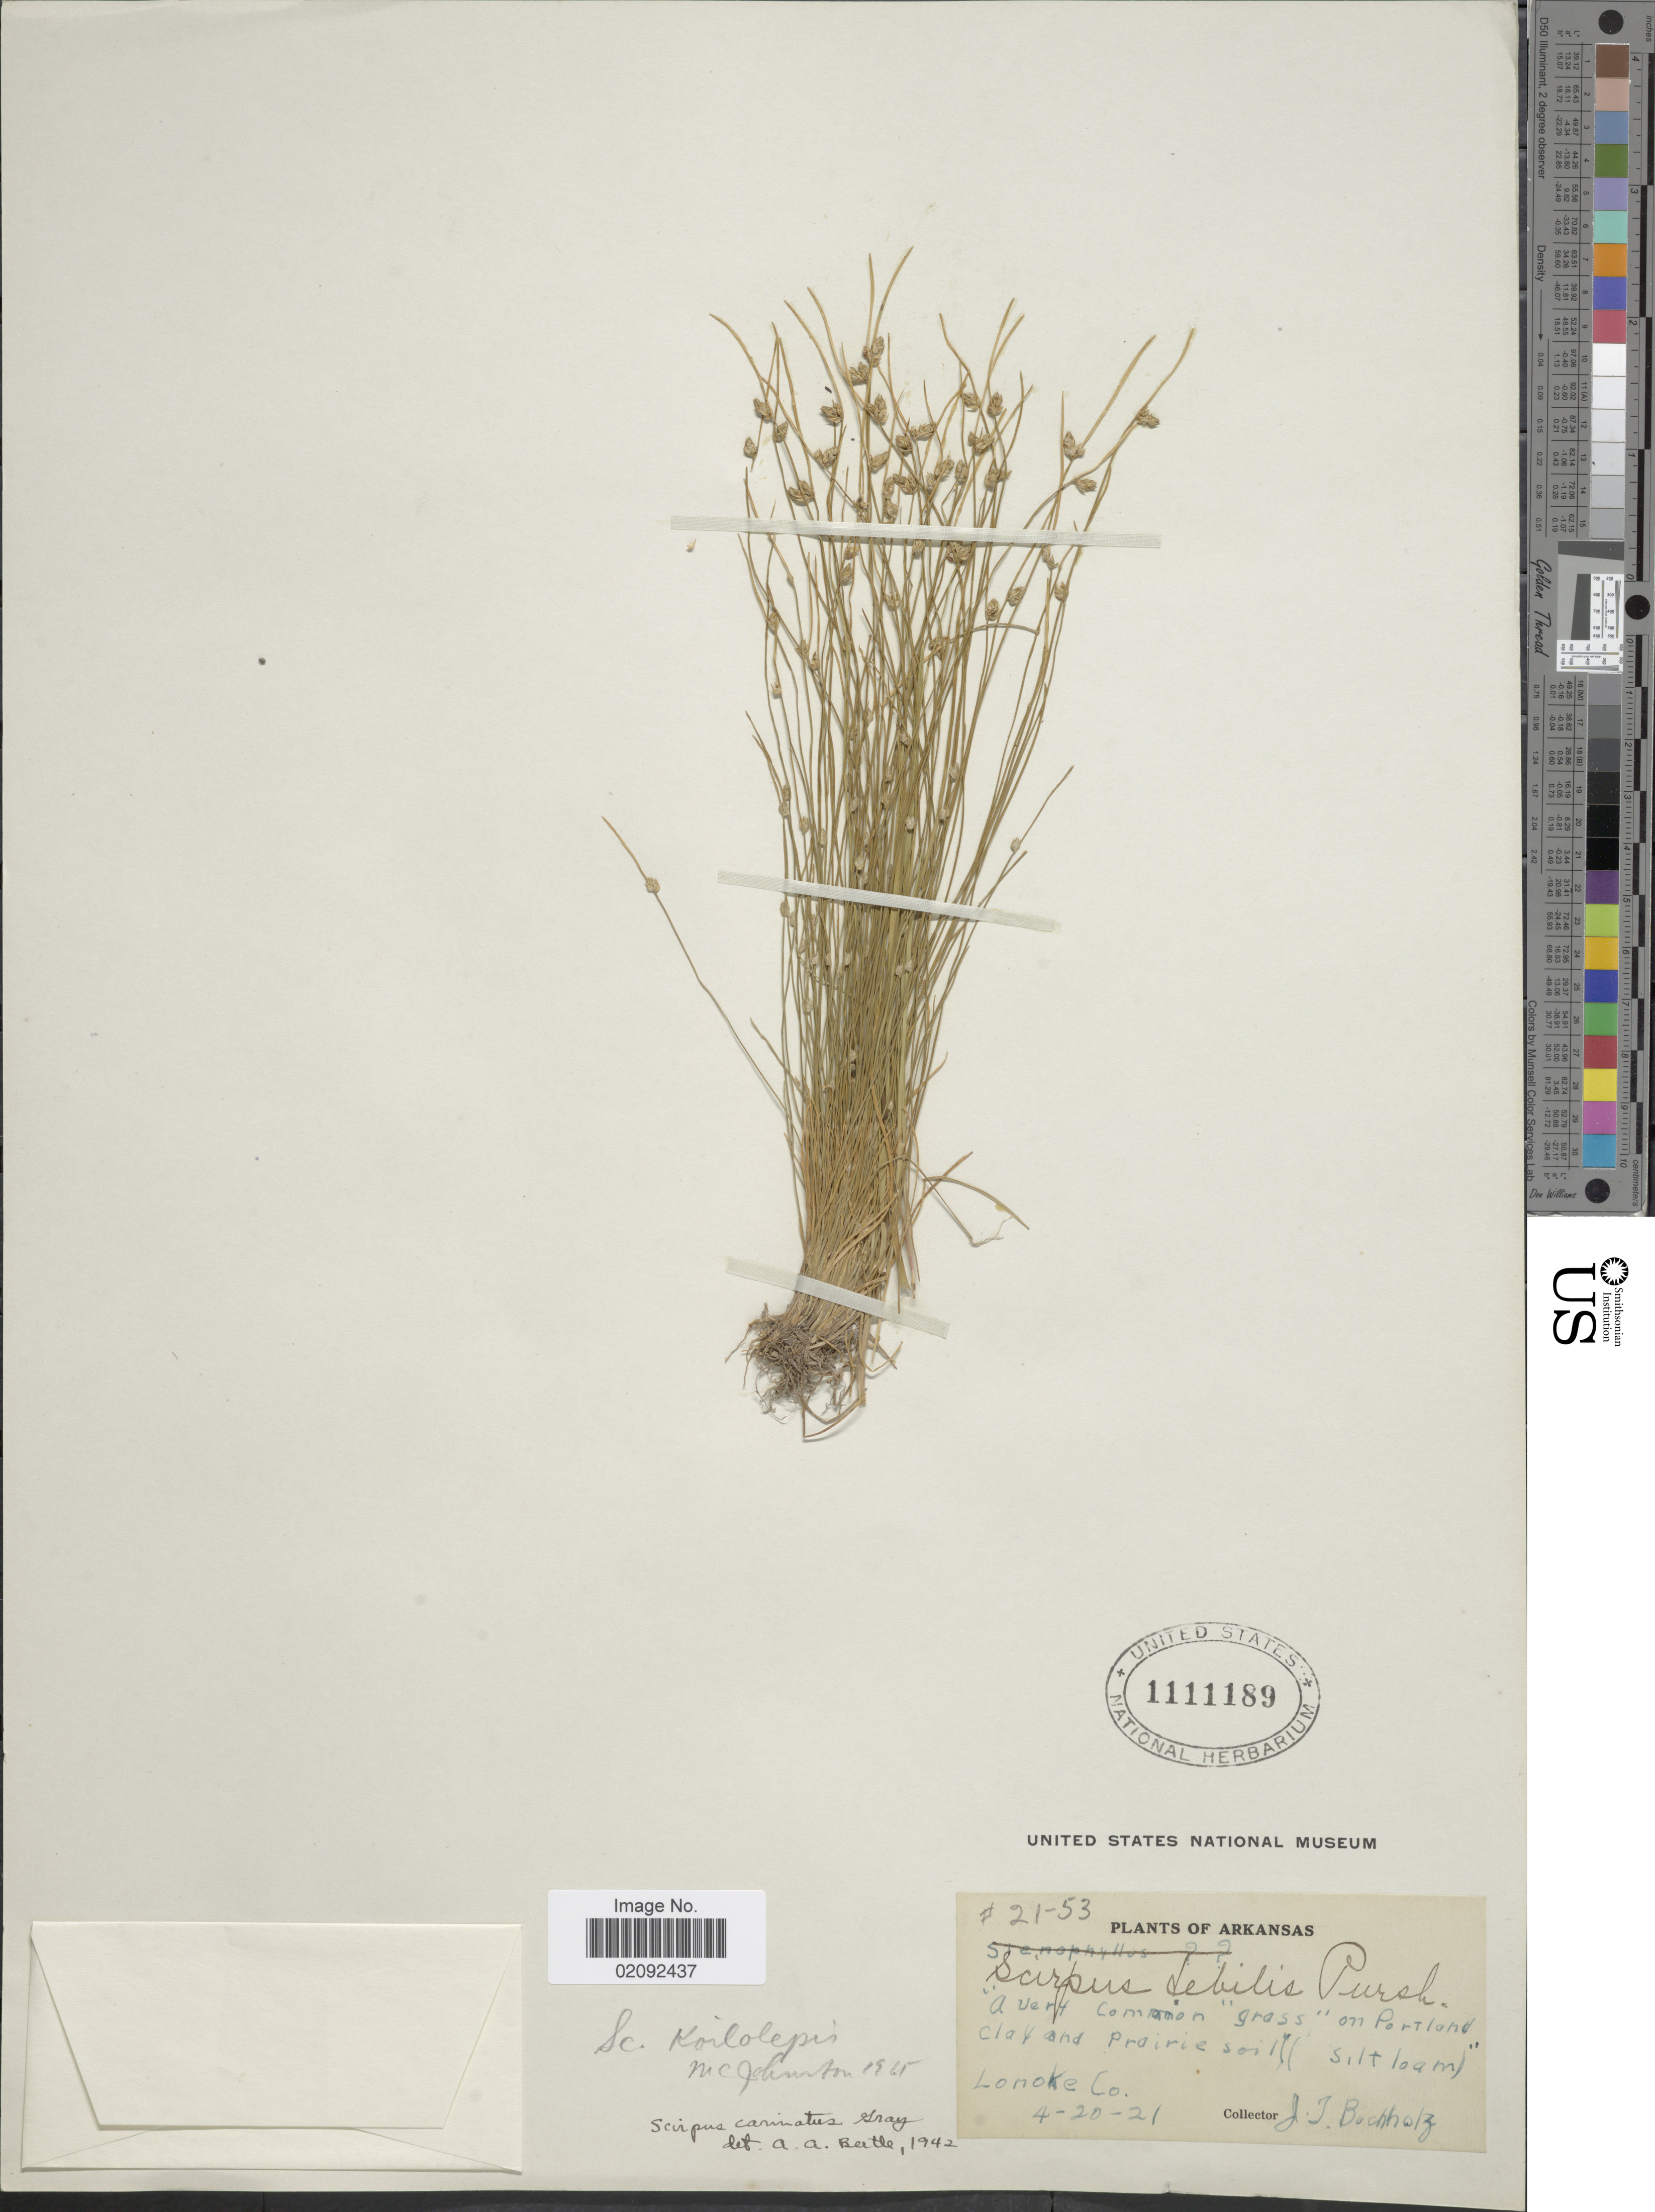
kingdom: Plantae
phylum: Tracheophyta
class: Liliopsida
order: Poales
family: Cyperaceae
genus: Isolepis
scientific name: Isolepis carinata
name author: Hook. & Arn. ex Torr.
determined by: Strong, M. T., (US), Smithsonian Institution - National Museum of Natural History (UNITED STATES)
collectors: J. T. Buchholz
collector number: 21-53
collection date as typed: Transcribed d/m/y: 20/4/21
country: United States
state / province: Arkansas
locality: Lonoke Co.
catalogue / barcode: US 1111189